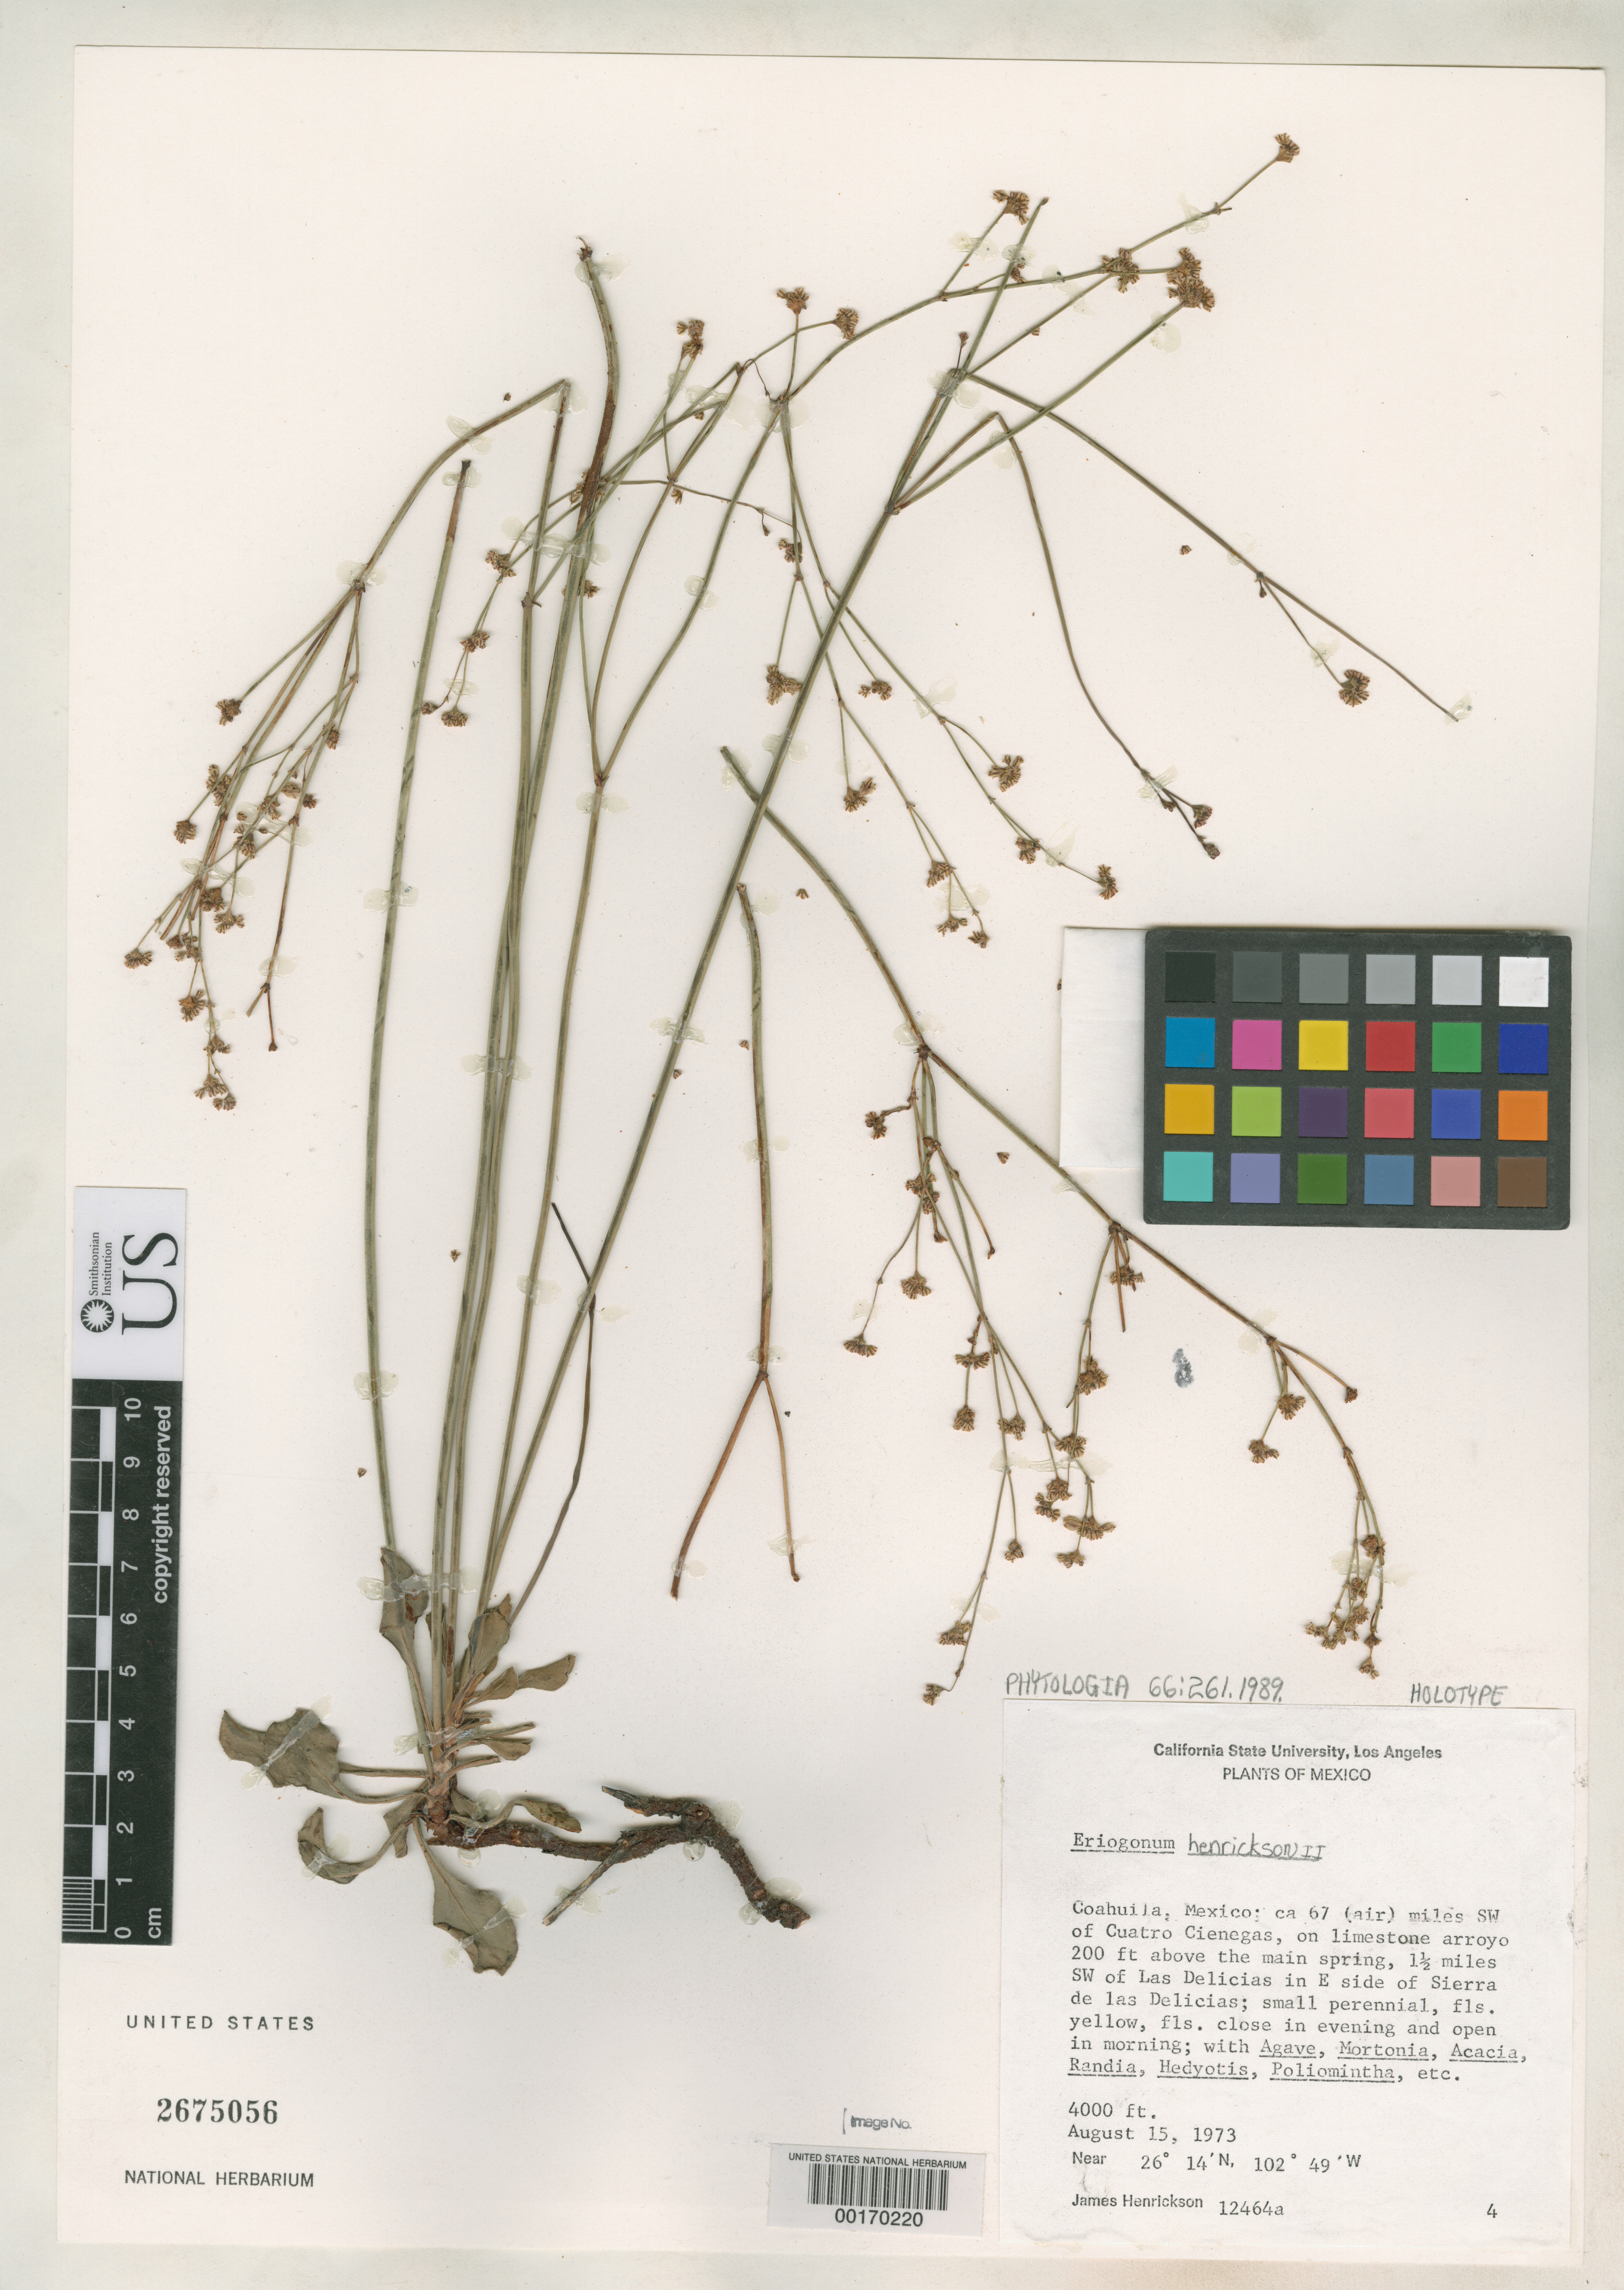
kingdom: Plantae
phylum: Tracheophyta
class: Magnoliopsida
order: Caryophyllales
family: Polygonaceae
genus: Eriogonum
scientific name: Eriogonum henricksonii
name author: Reveal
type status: Holotype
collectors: J. S. Henrickson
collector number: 12464 a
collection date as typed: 15 Aug 1973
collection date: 1973-08-15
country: Mexico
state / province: Coahuila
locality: ca. 67 air mi SW of Cuatro Ciénegas, 1.5 mi SW of Las Delicias in E side of Sierra de Las Delicias.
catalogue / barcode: US 2675056